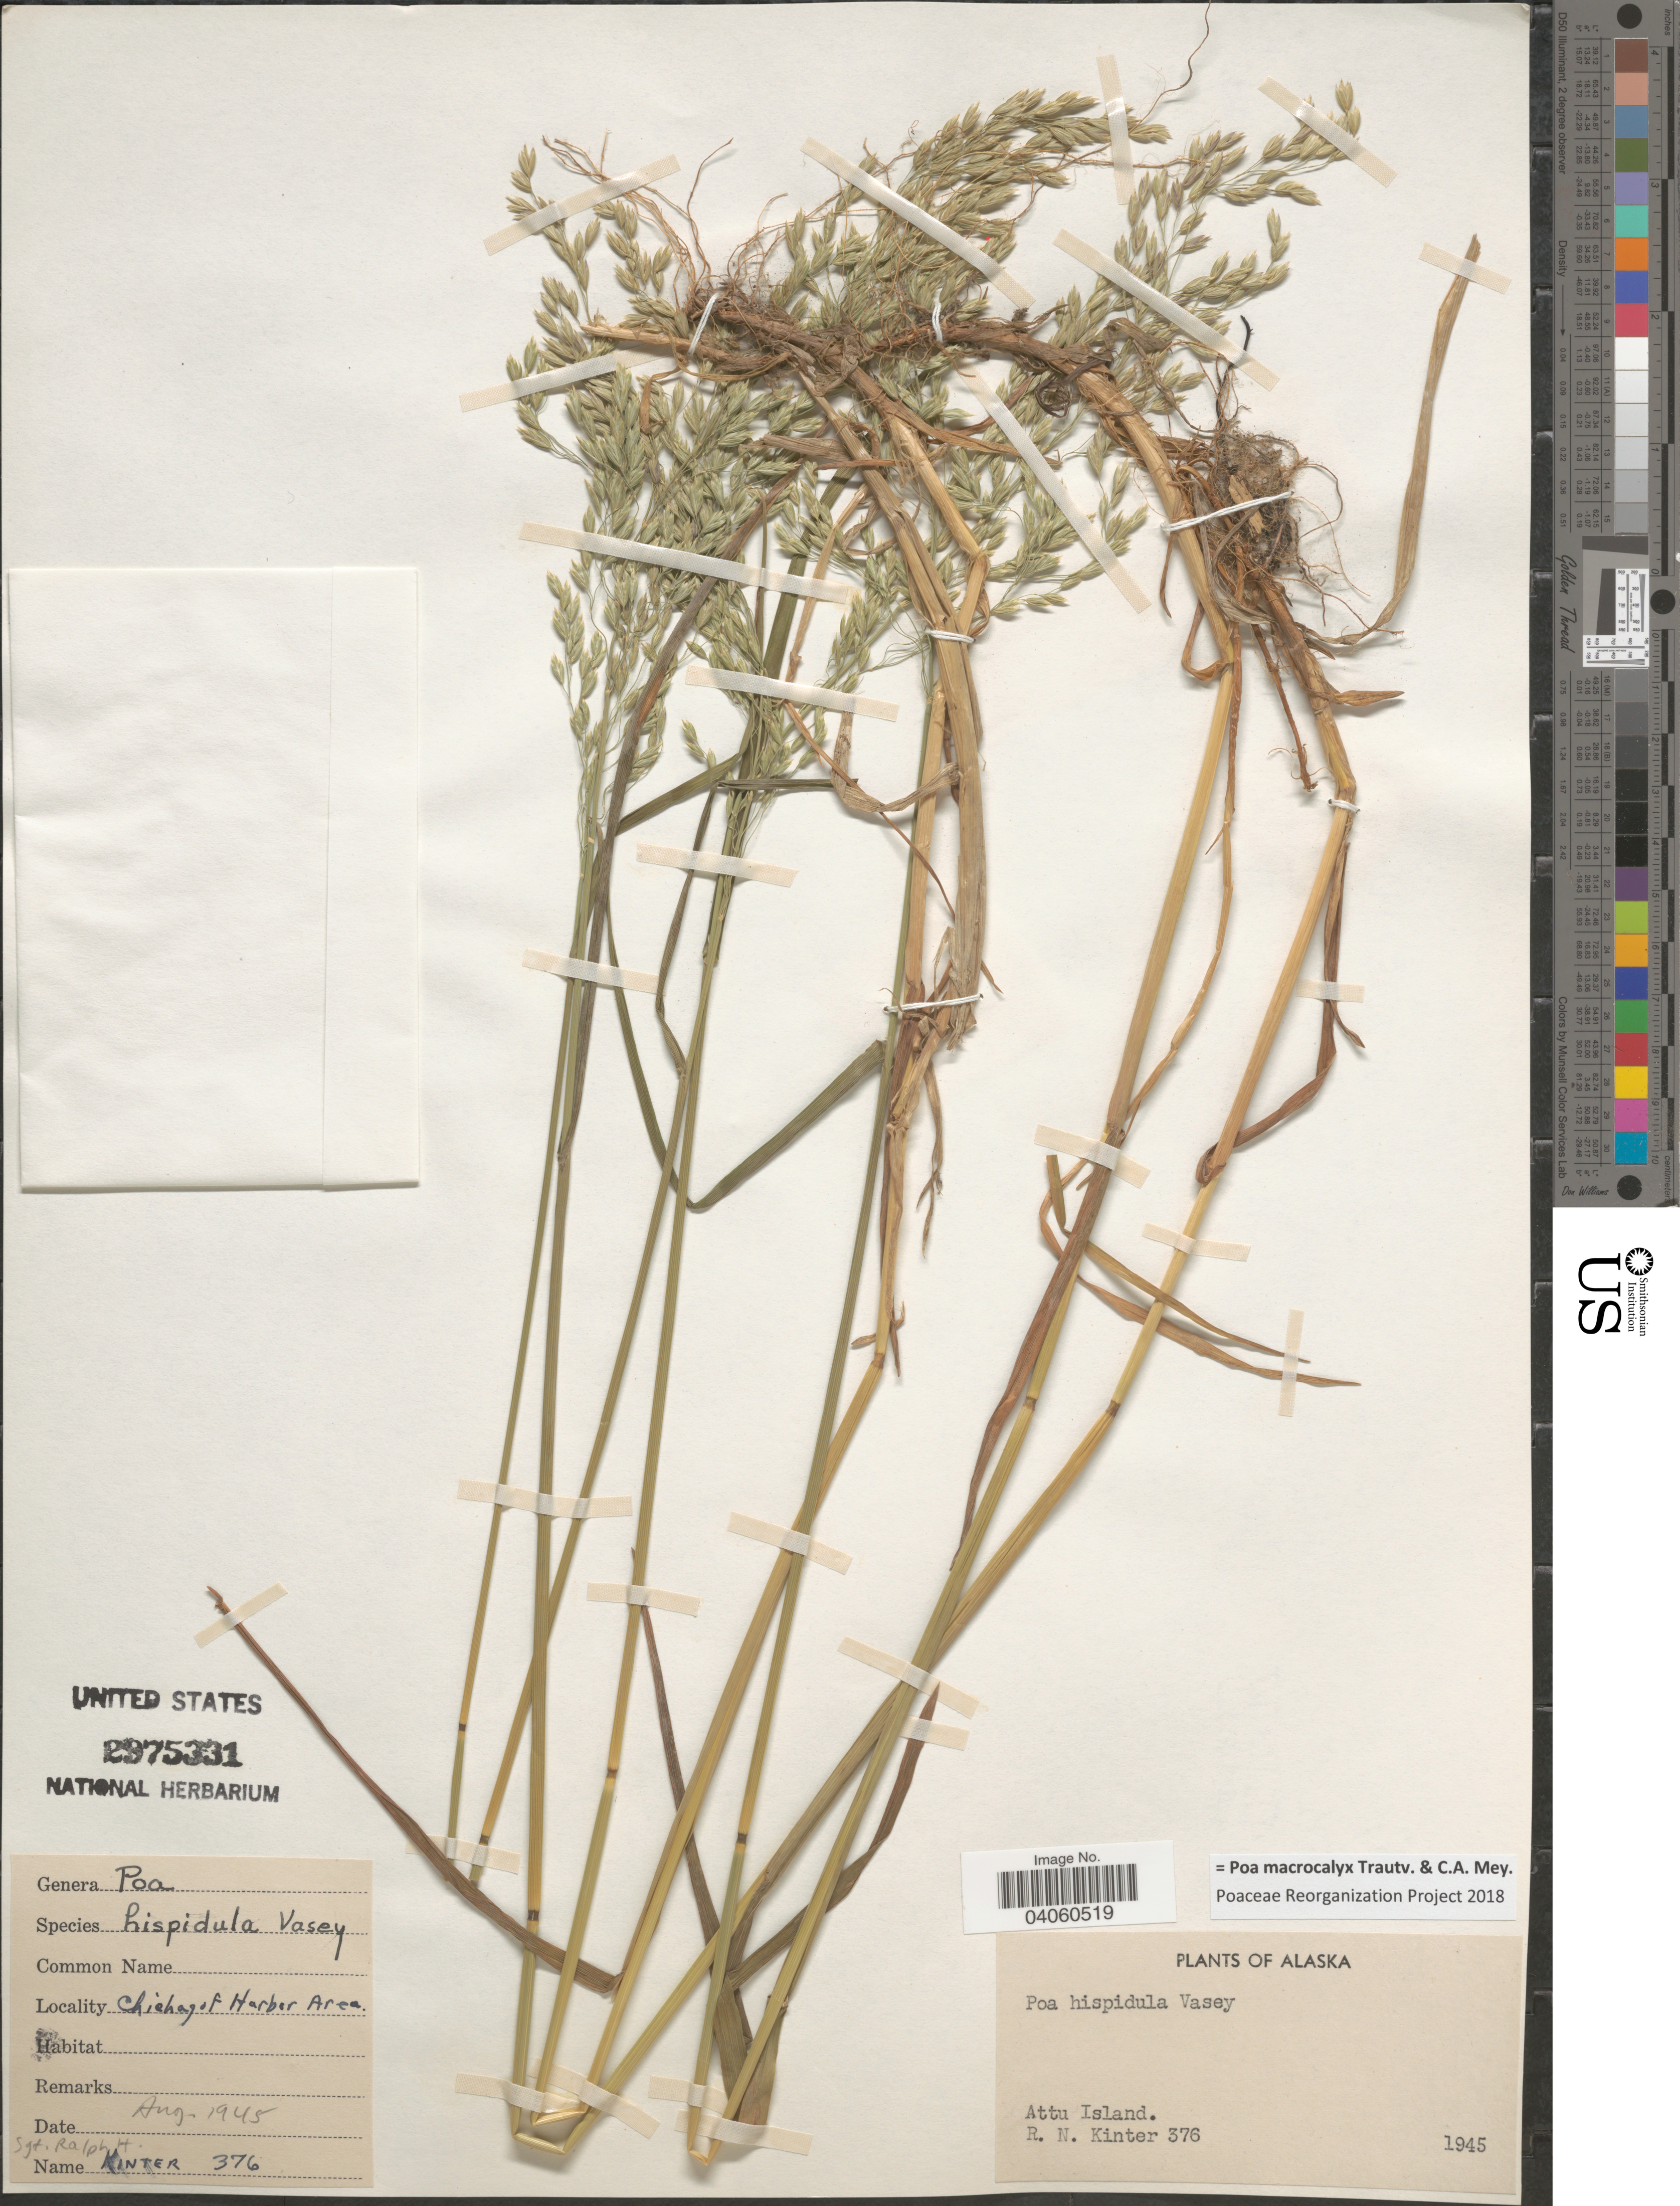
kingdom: Plantae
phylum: Tracheophyta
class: Liliopsida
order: Poales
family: Poaceae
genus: Poa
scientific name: Poa macrocalyx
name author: Trautv. & C.A. Mey.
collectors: R. Kinter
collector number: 376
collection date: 1945-08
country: United States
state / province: Alaska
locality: Attu Island. Chichagof Harbor Area.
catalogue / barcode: US 2975331